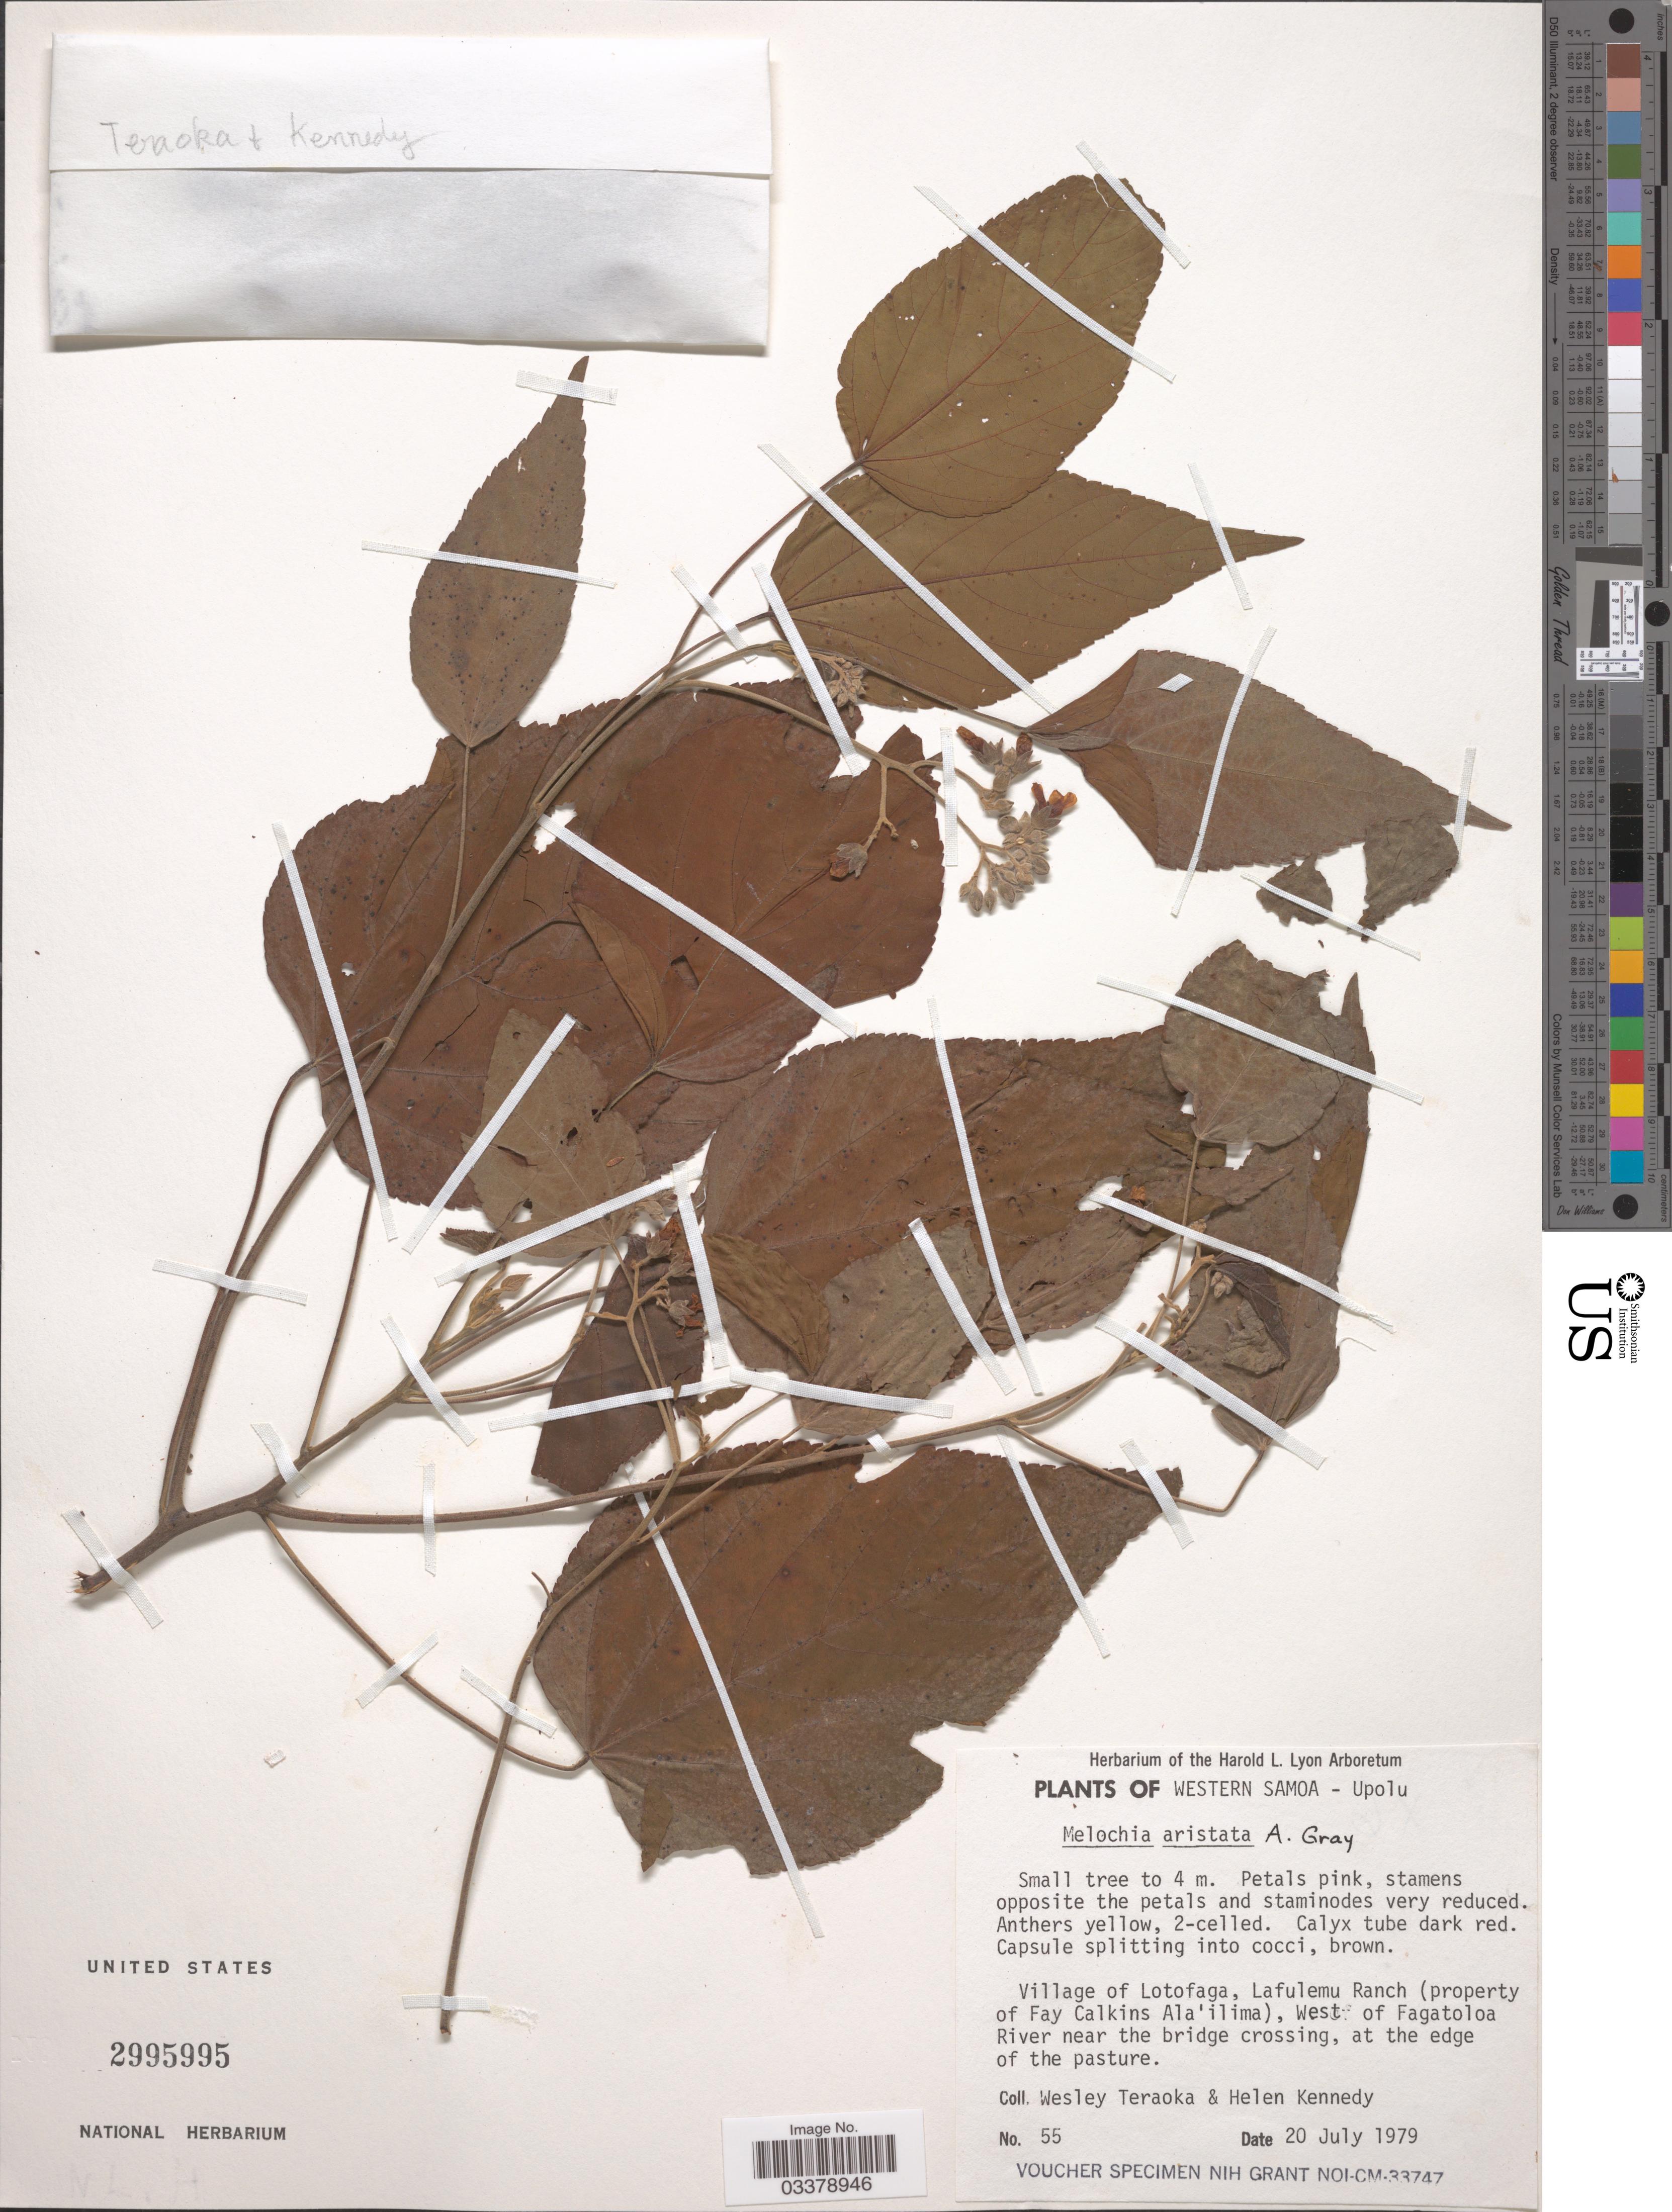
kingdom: Plantae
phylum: Tracheophyta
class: Magnoliopsida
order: Malvales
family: Malvaceae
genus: Melochia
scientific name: Melochia aristata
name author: A. Gray in Wilkes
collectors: W. Teraoka & H. Kennedy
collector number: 55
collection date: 1979-07-20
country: Samoa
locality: Upolu, Village of Lotofaga, Lafulemu Ranch (property of Fay Calkins Ala'ilima), West of Fagatoloa River near the bridge crossing, at the edge of the pasture.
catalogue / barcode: US 2995995